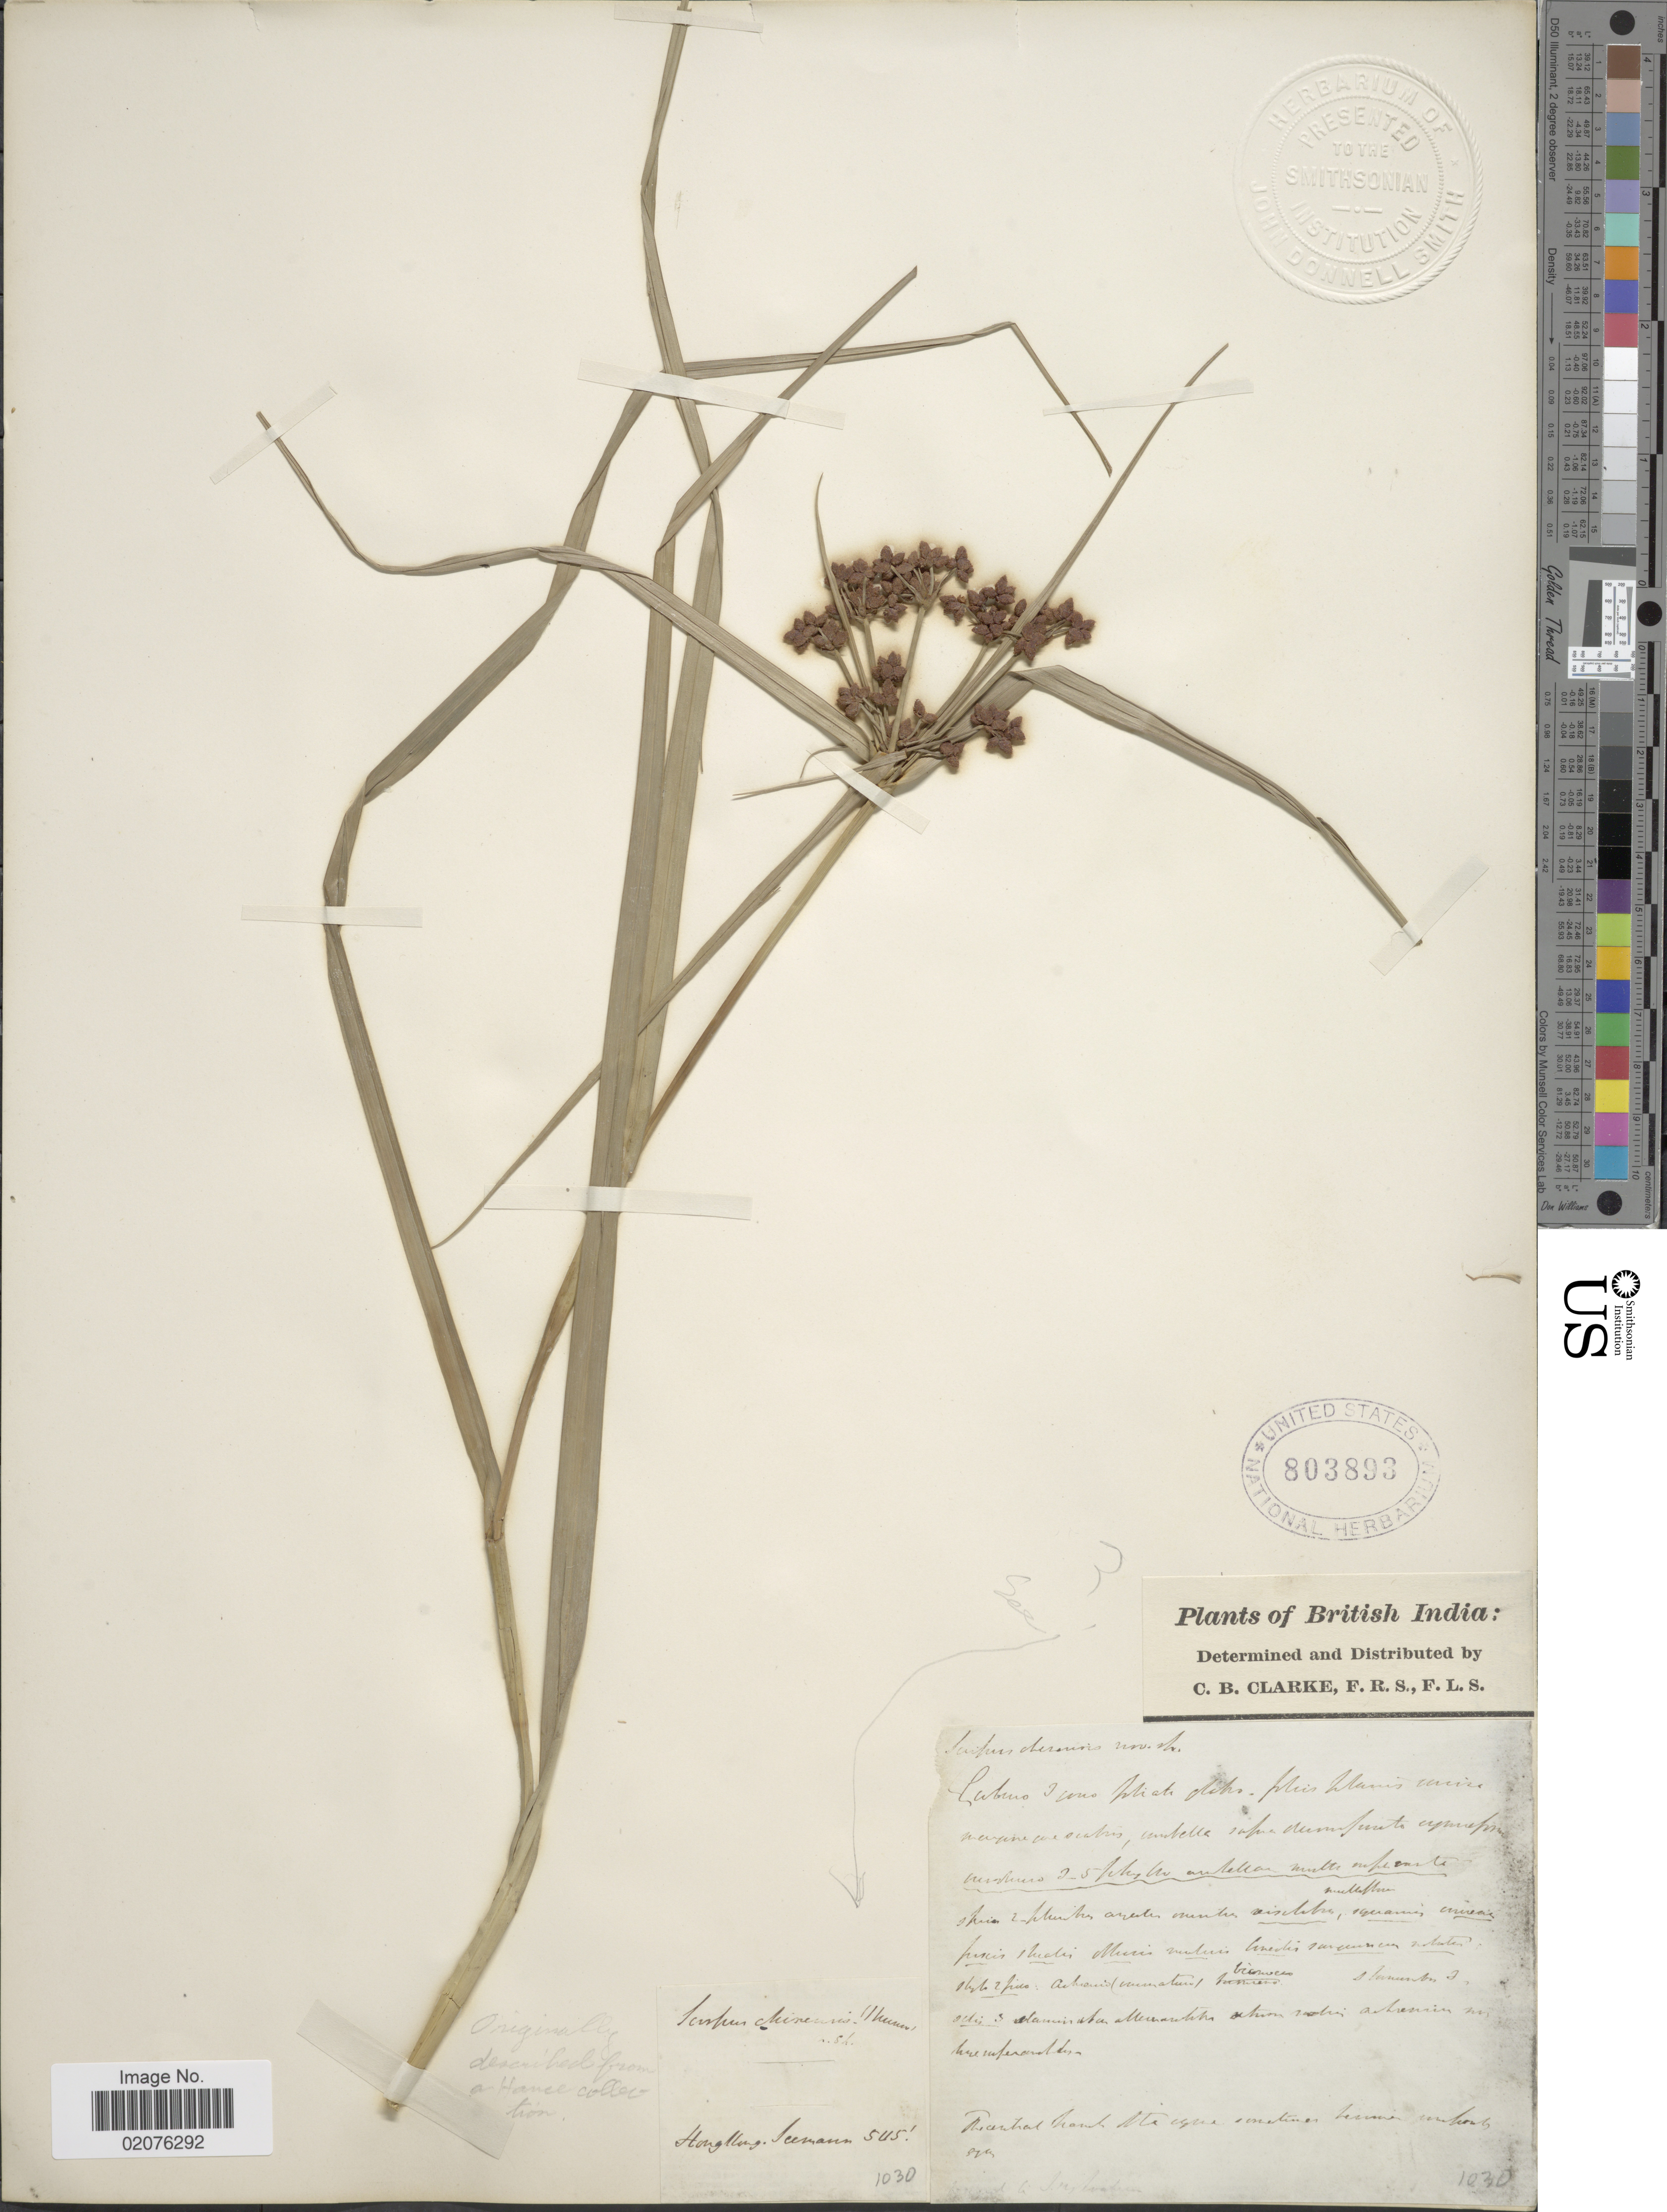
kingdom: Plantae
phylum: Tracheophyta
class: Liliopsida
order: Poales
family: Cyperaceae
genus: Scirpus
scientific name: Scirpus ternatanus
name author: Reinw. ex Miq.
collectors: -. Seemann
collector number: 1030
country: China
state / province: Hong Kong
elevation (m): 166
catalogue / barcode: US 803893